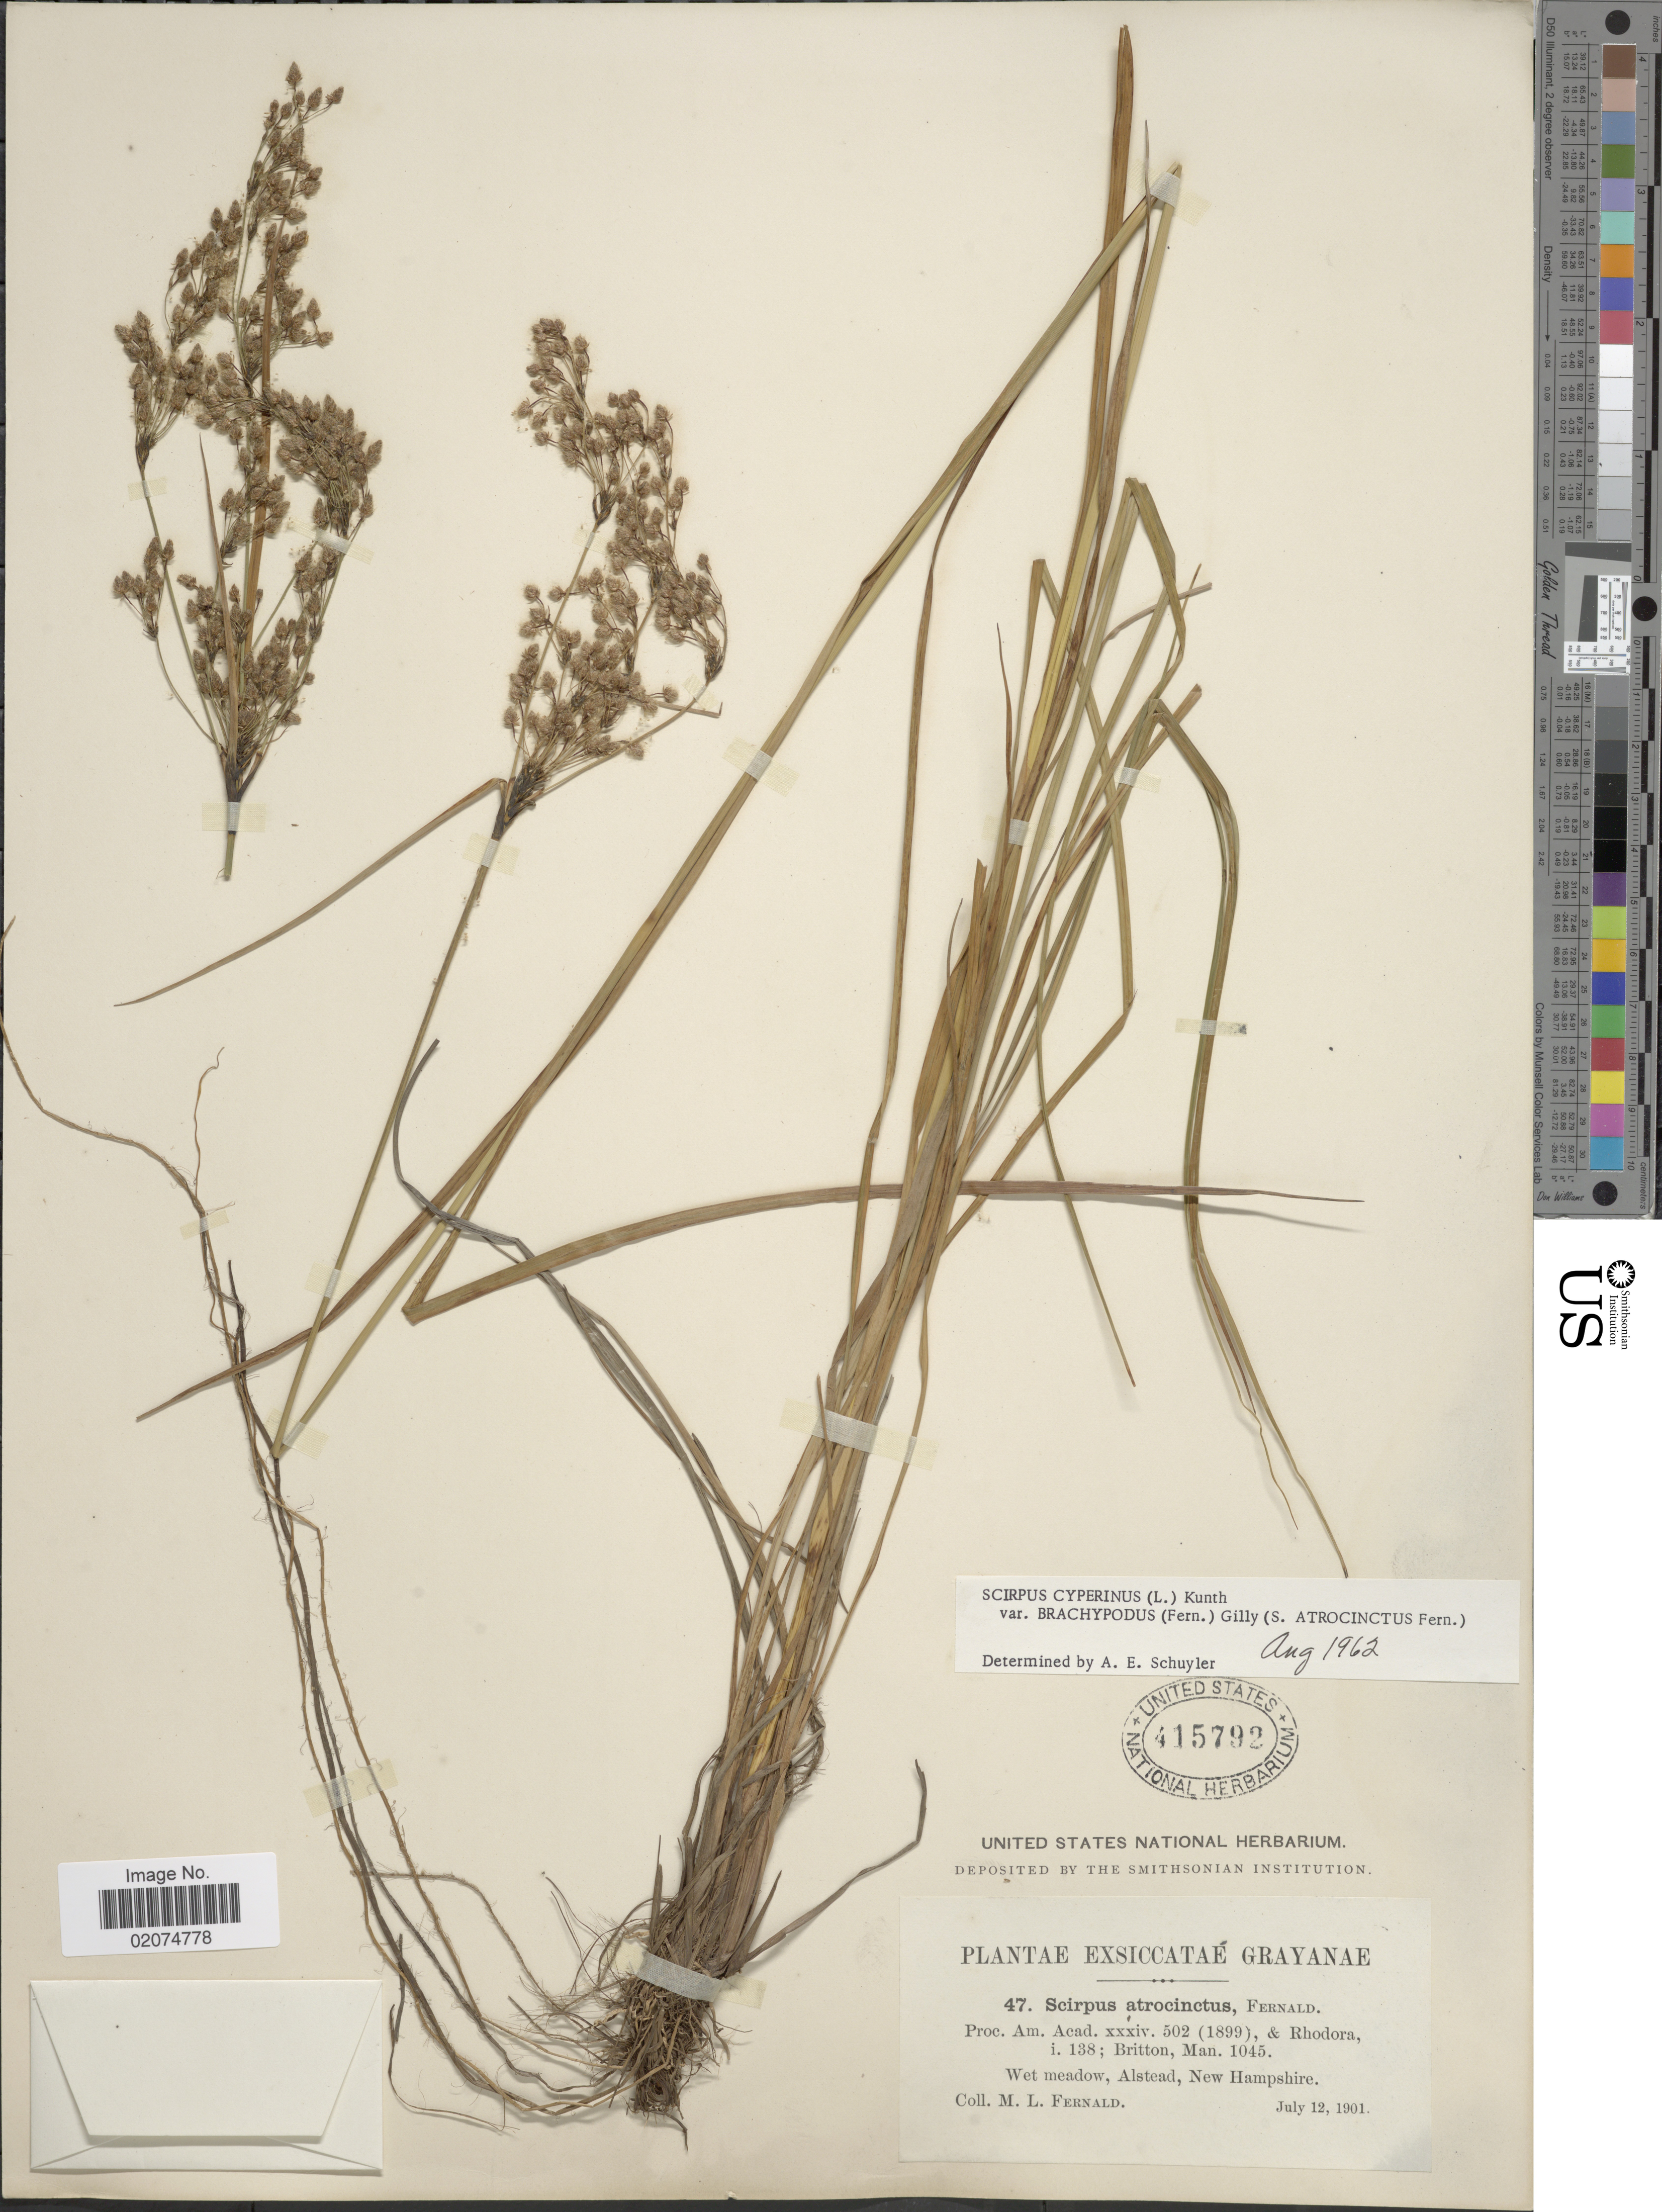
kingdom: Plantae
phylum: Tracheophyta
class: Liliopsida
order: Poales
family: Cyperaceae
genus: Scirpus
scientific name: Scirpus atrocinctus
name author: Fernald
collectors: M. L. Fernald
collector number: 47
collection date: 1901-07-12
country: United States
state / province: New Hampshire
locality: Grayane, Alstead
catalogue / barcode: US 415792